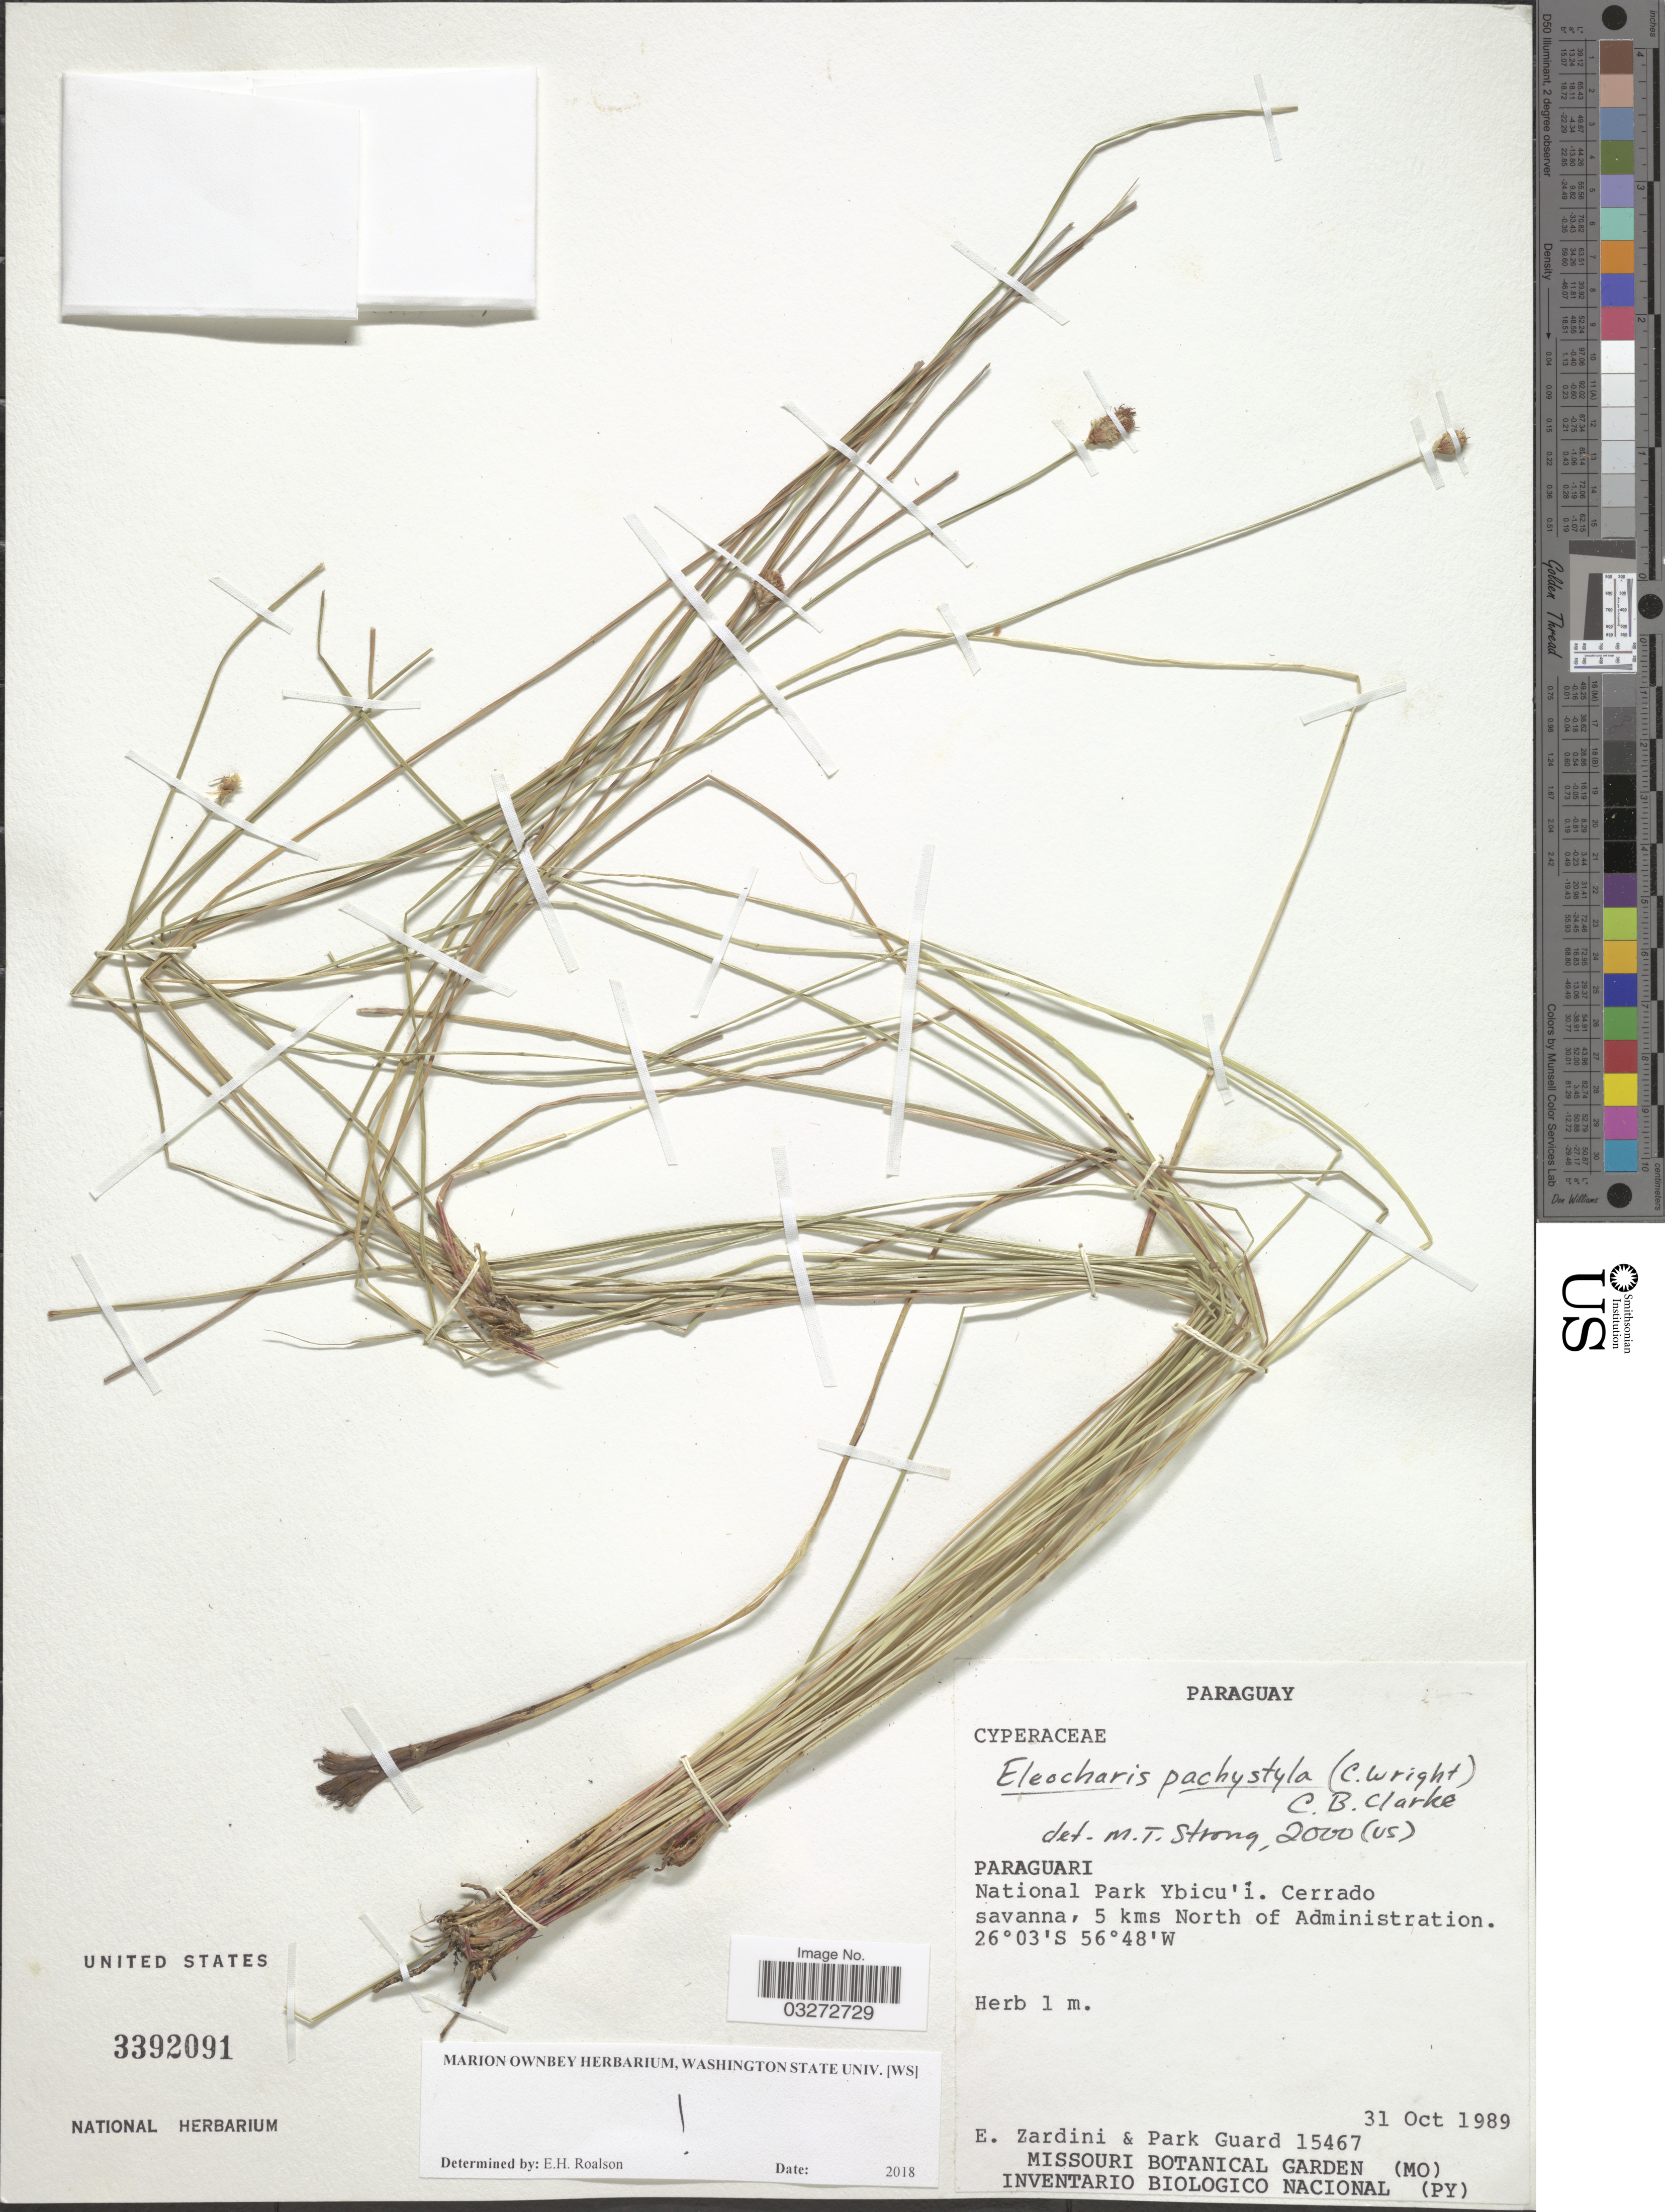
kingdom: Plantae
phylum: Tracheophyta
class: Liliopsida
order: Poales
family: Cyperaceae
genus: Eleocharis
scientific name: Eleocharis pachystyla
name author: (C. Wright) C.B. Clarke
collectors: E. Zardini & Park guard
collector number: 15467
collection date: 1989-10-31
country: Paraguay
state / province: Paraguari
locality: National Park Ybicu'í. Cerrado savanna, 5 kms North of Administration.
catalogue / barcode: US 3392091